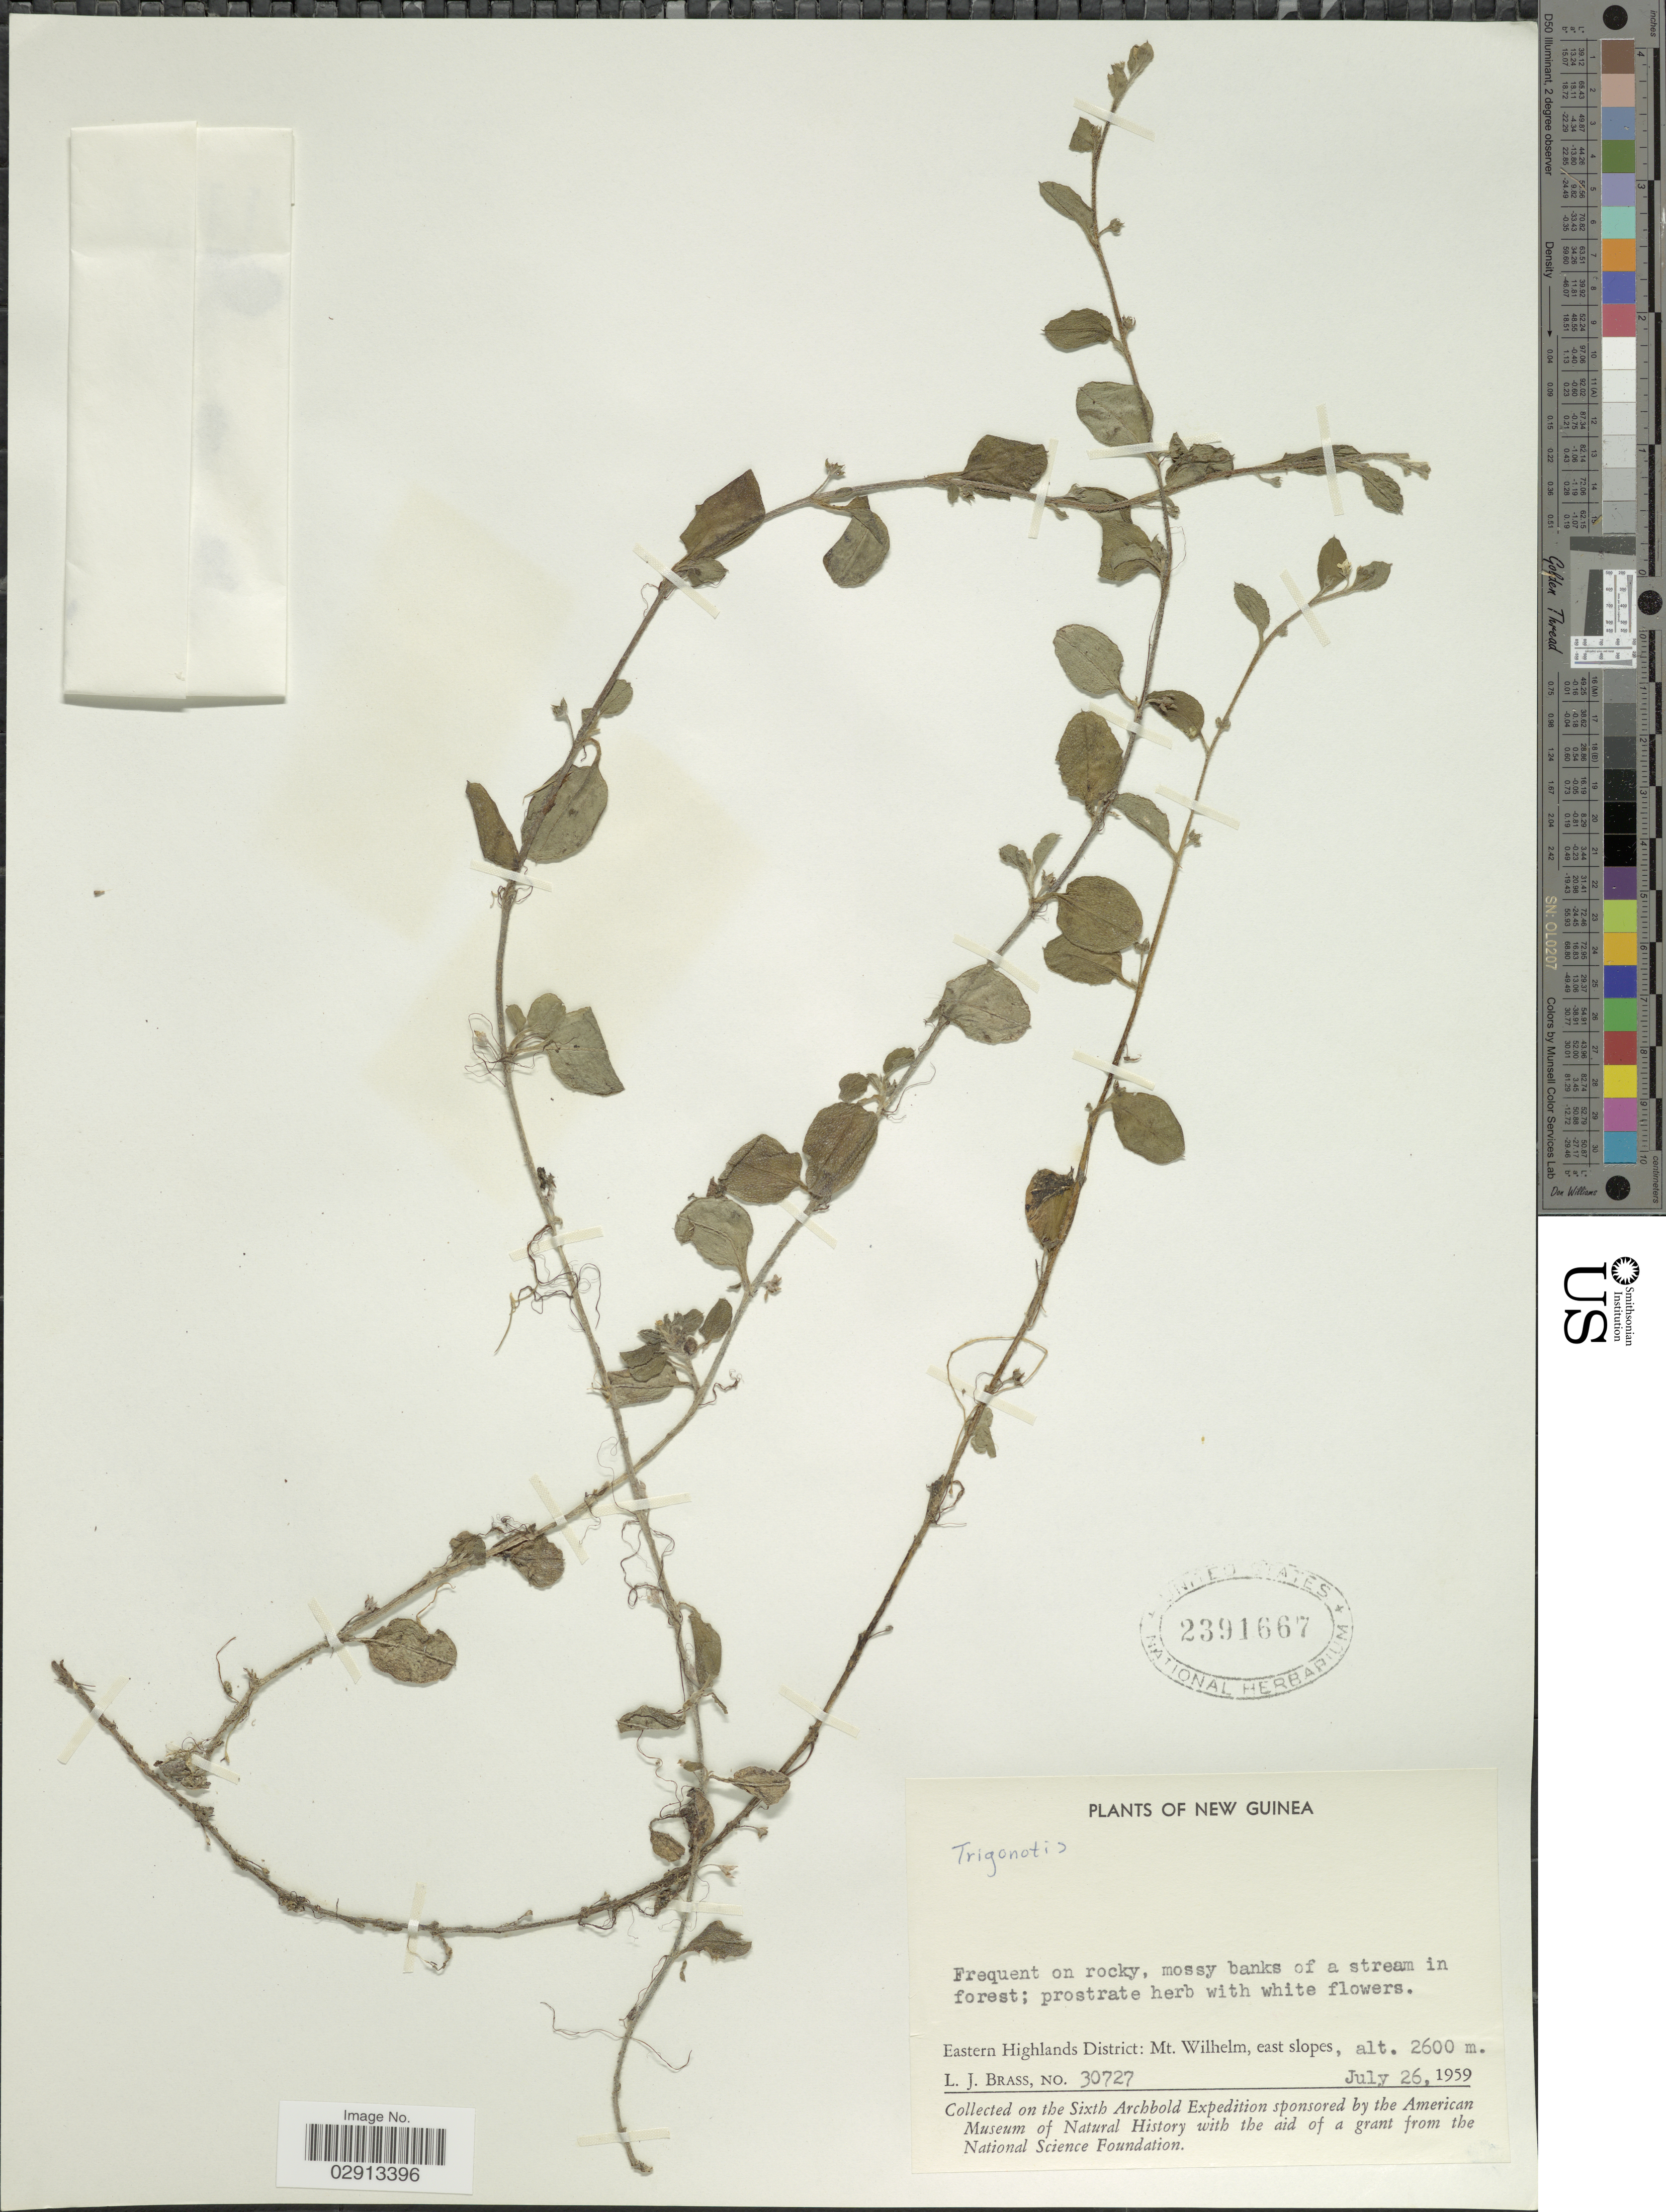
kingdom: Plantae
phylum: Tracheophyta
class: Magnoliopsida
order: Boraginales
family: Boraginaceae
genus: Trigonotis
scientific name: Trigonotis sp.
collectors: L. J. Brass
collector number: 30727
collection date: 1959-07-26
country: Papua New Guinea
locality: New Guinea. Eastern Highlands District: Mt. Wilhelm, east slopes.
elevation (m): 2600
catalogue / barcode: US 2391667